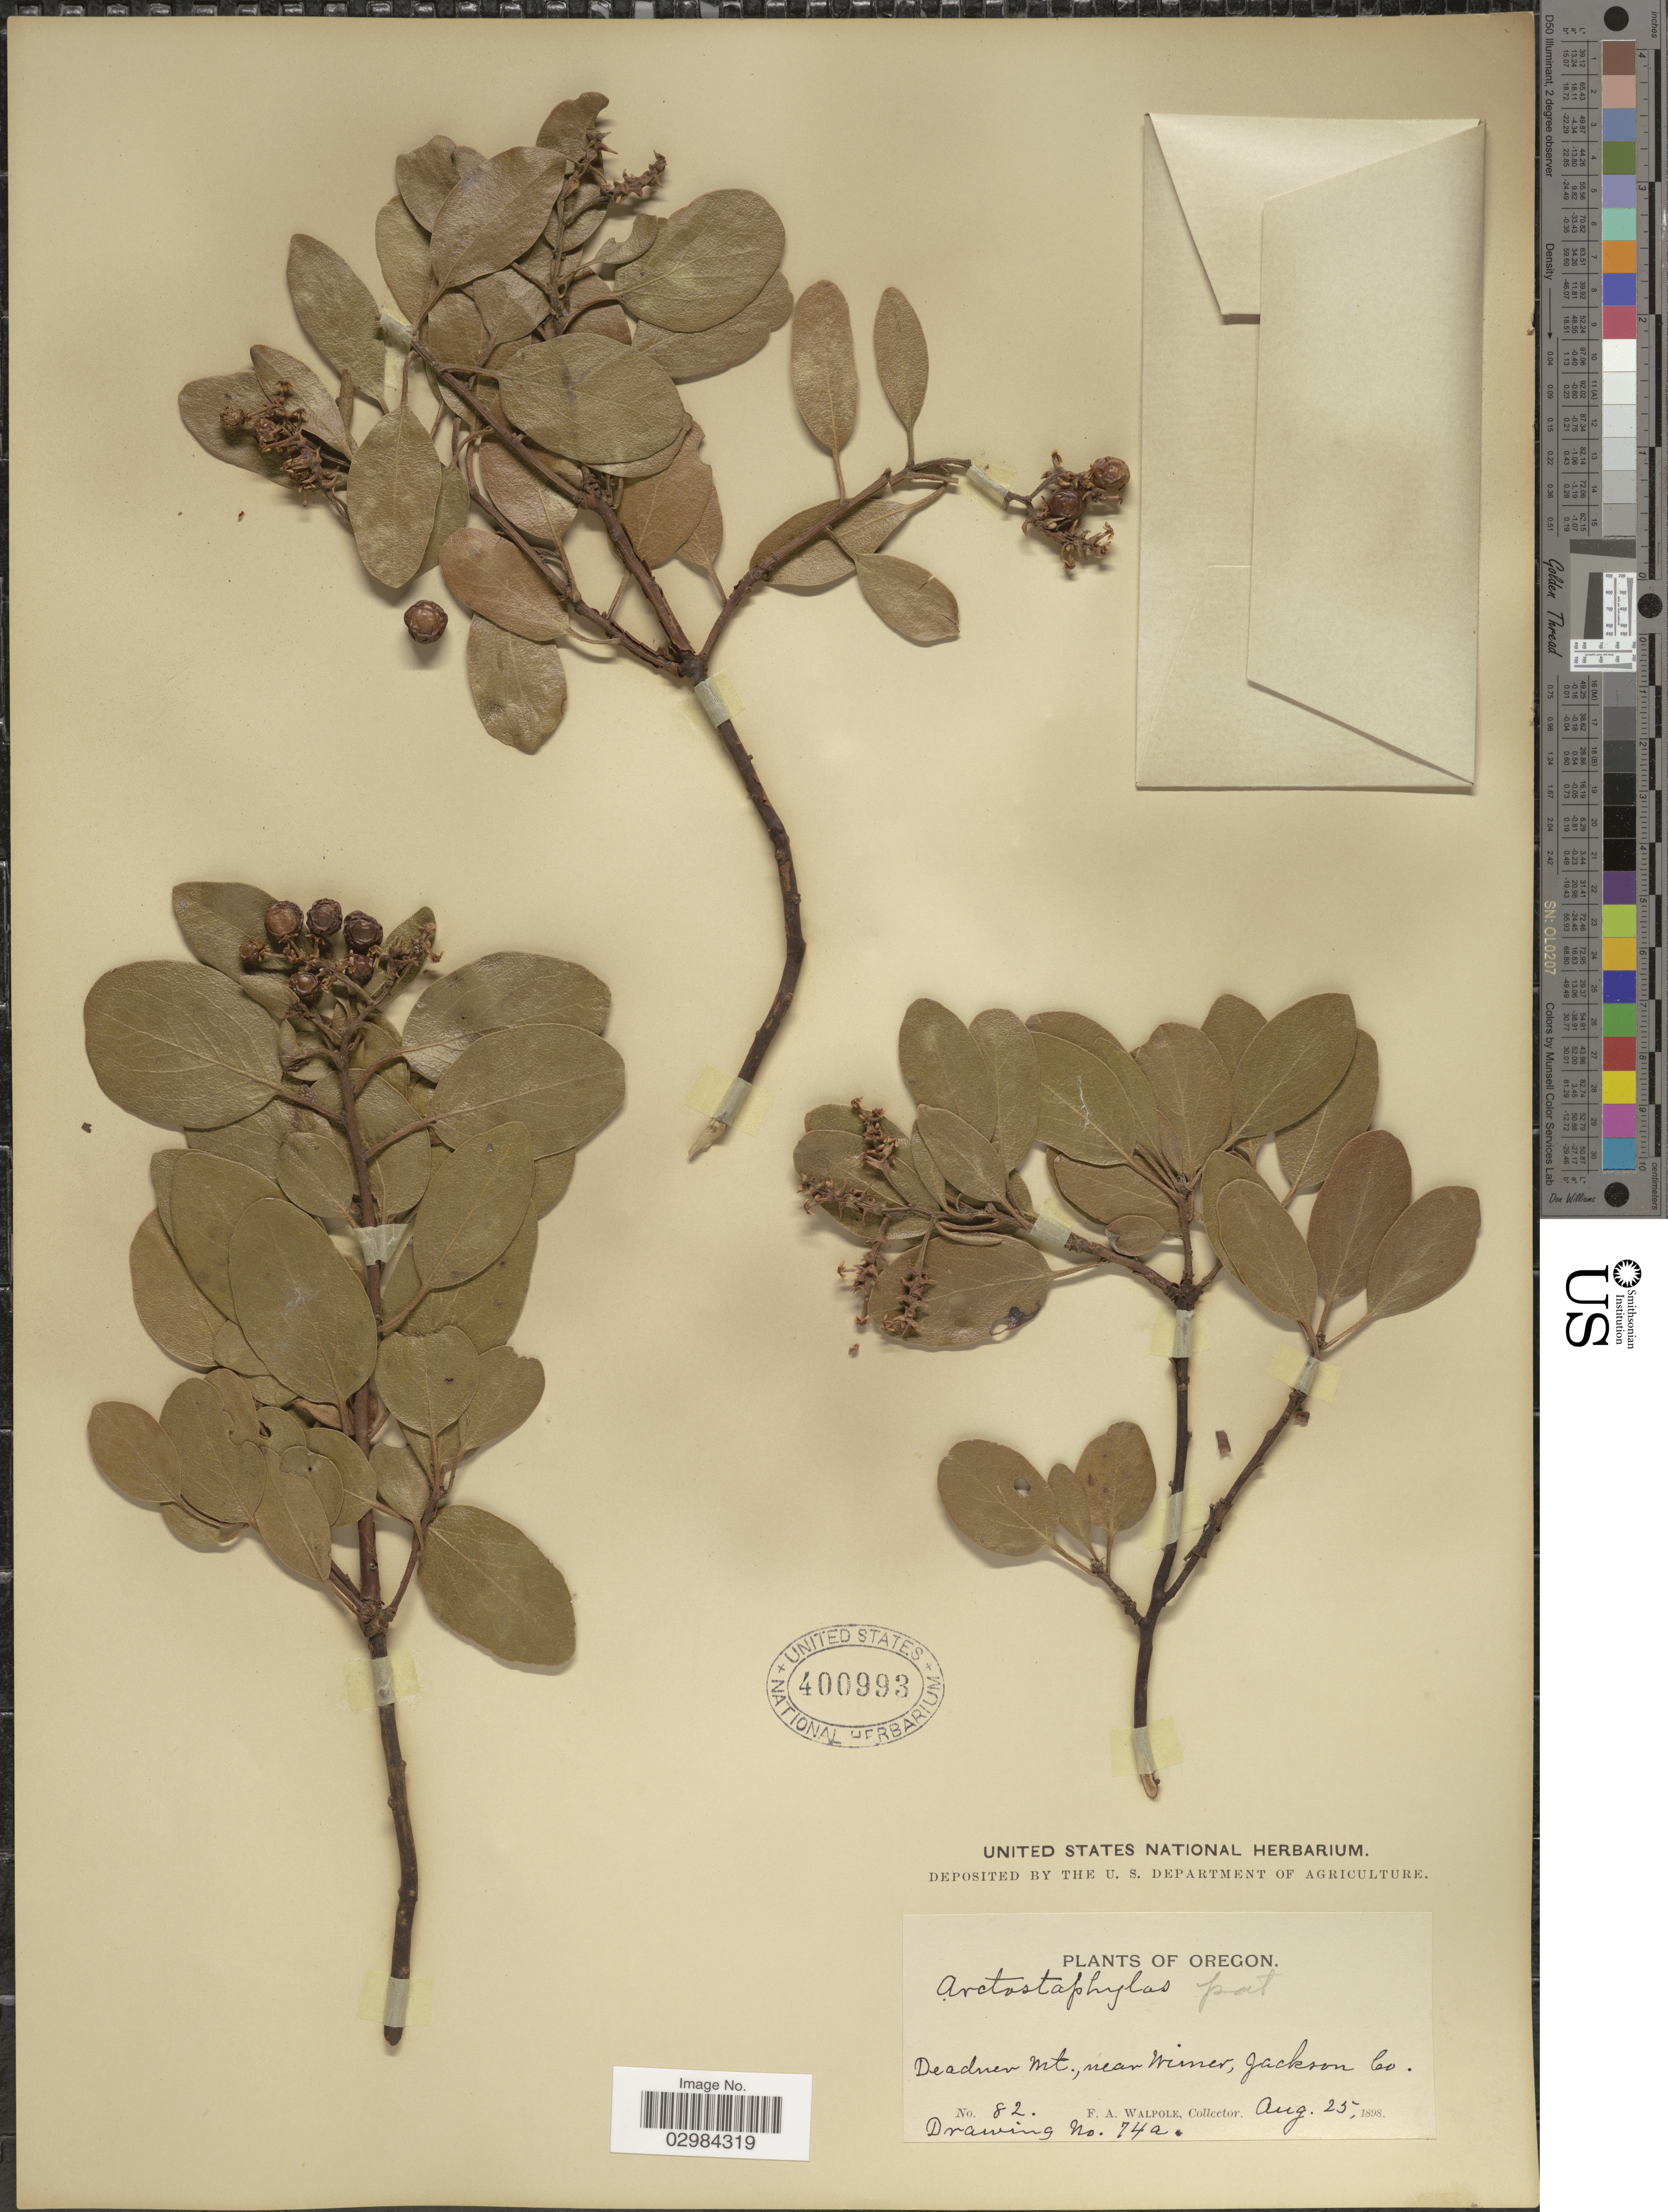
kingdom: Plantae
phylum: Tracheophyta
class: Magnoliopsida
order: Ericales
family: Ericaceae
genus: Arctostaphylos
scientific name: Arctostaphylos patula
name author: Greene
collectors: F. Walpole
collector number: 82/74a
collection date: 1898-08-25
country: United States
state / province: Oregon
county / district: Jackson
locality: Deadman Mt., near Wimer, Jackson Co.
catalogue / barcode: US 400993